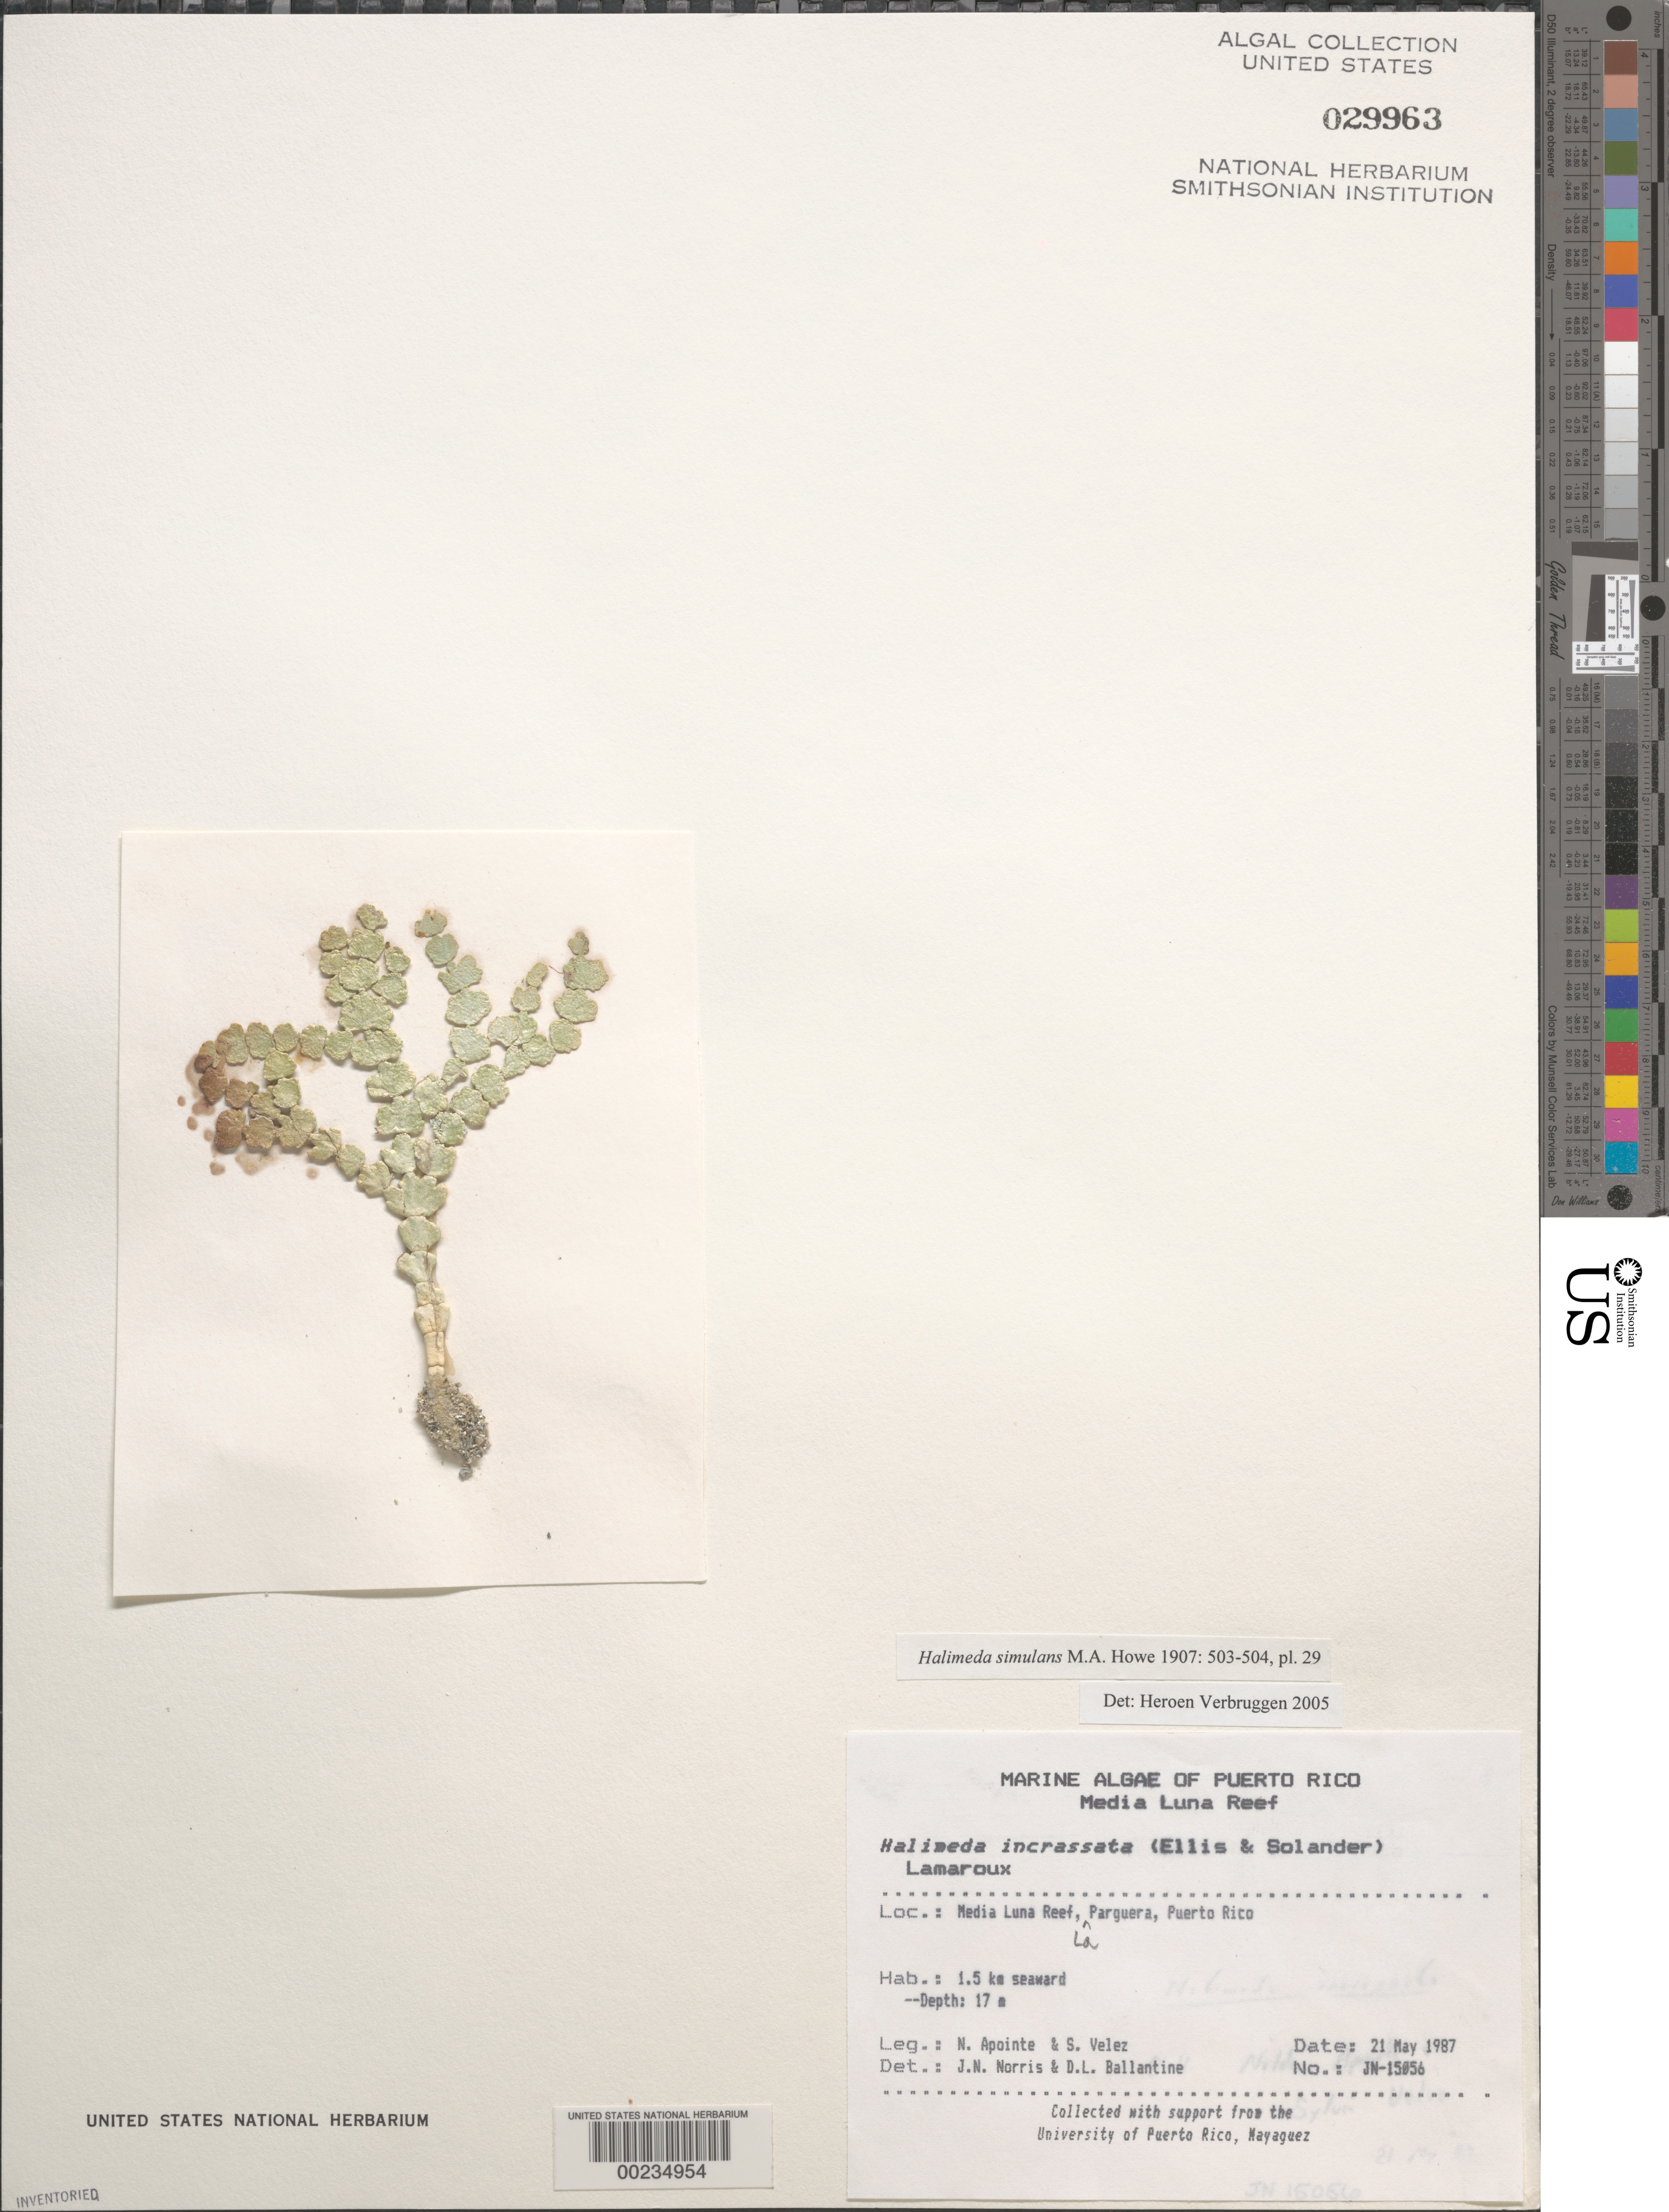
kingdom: Plantae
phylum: Chlorophyta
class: Ulvophyceae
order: Bryopsidales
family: Halimedaceae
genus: Halimeda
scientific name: Halimeda simulans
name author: M. Howe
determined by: Verbruggen, H.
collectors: N. E. Aponte & S. Velez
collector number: JN-15056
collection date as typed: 21 May 1987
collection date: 1987-05-21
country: Puerto Rico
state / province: Lajas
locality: Media Luna Reef, La Parguera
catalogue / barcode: US 29963